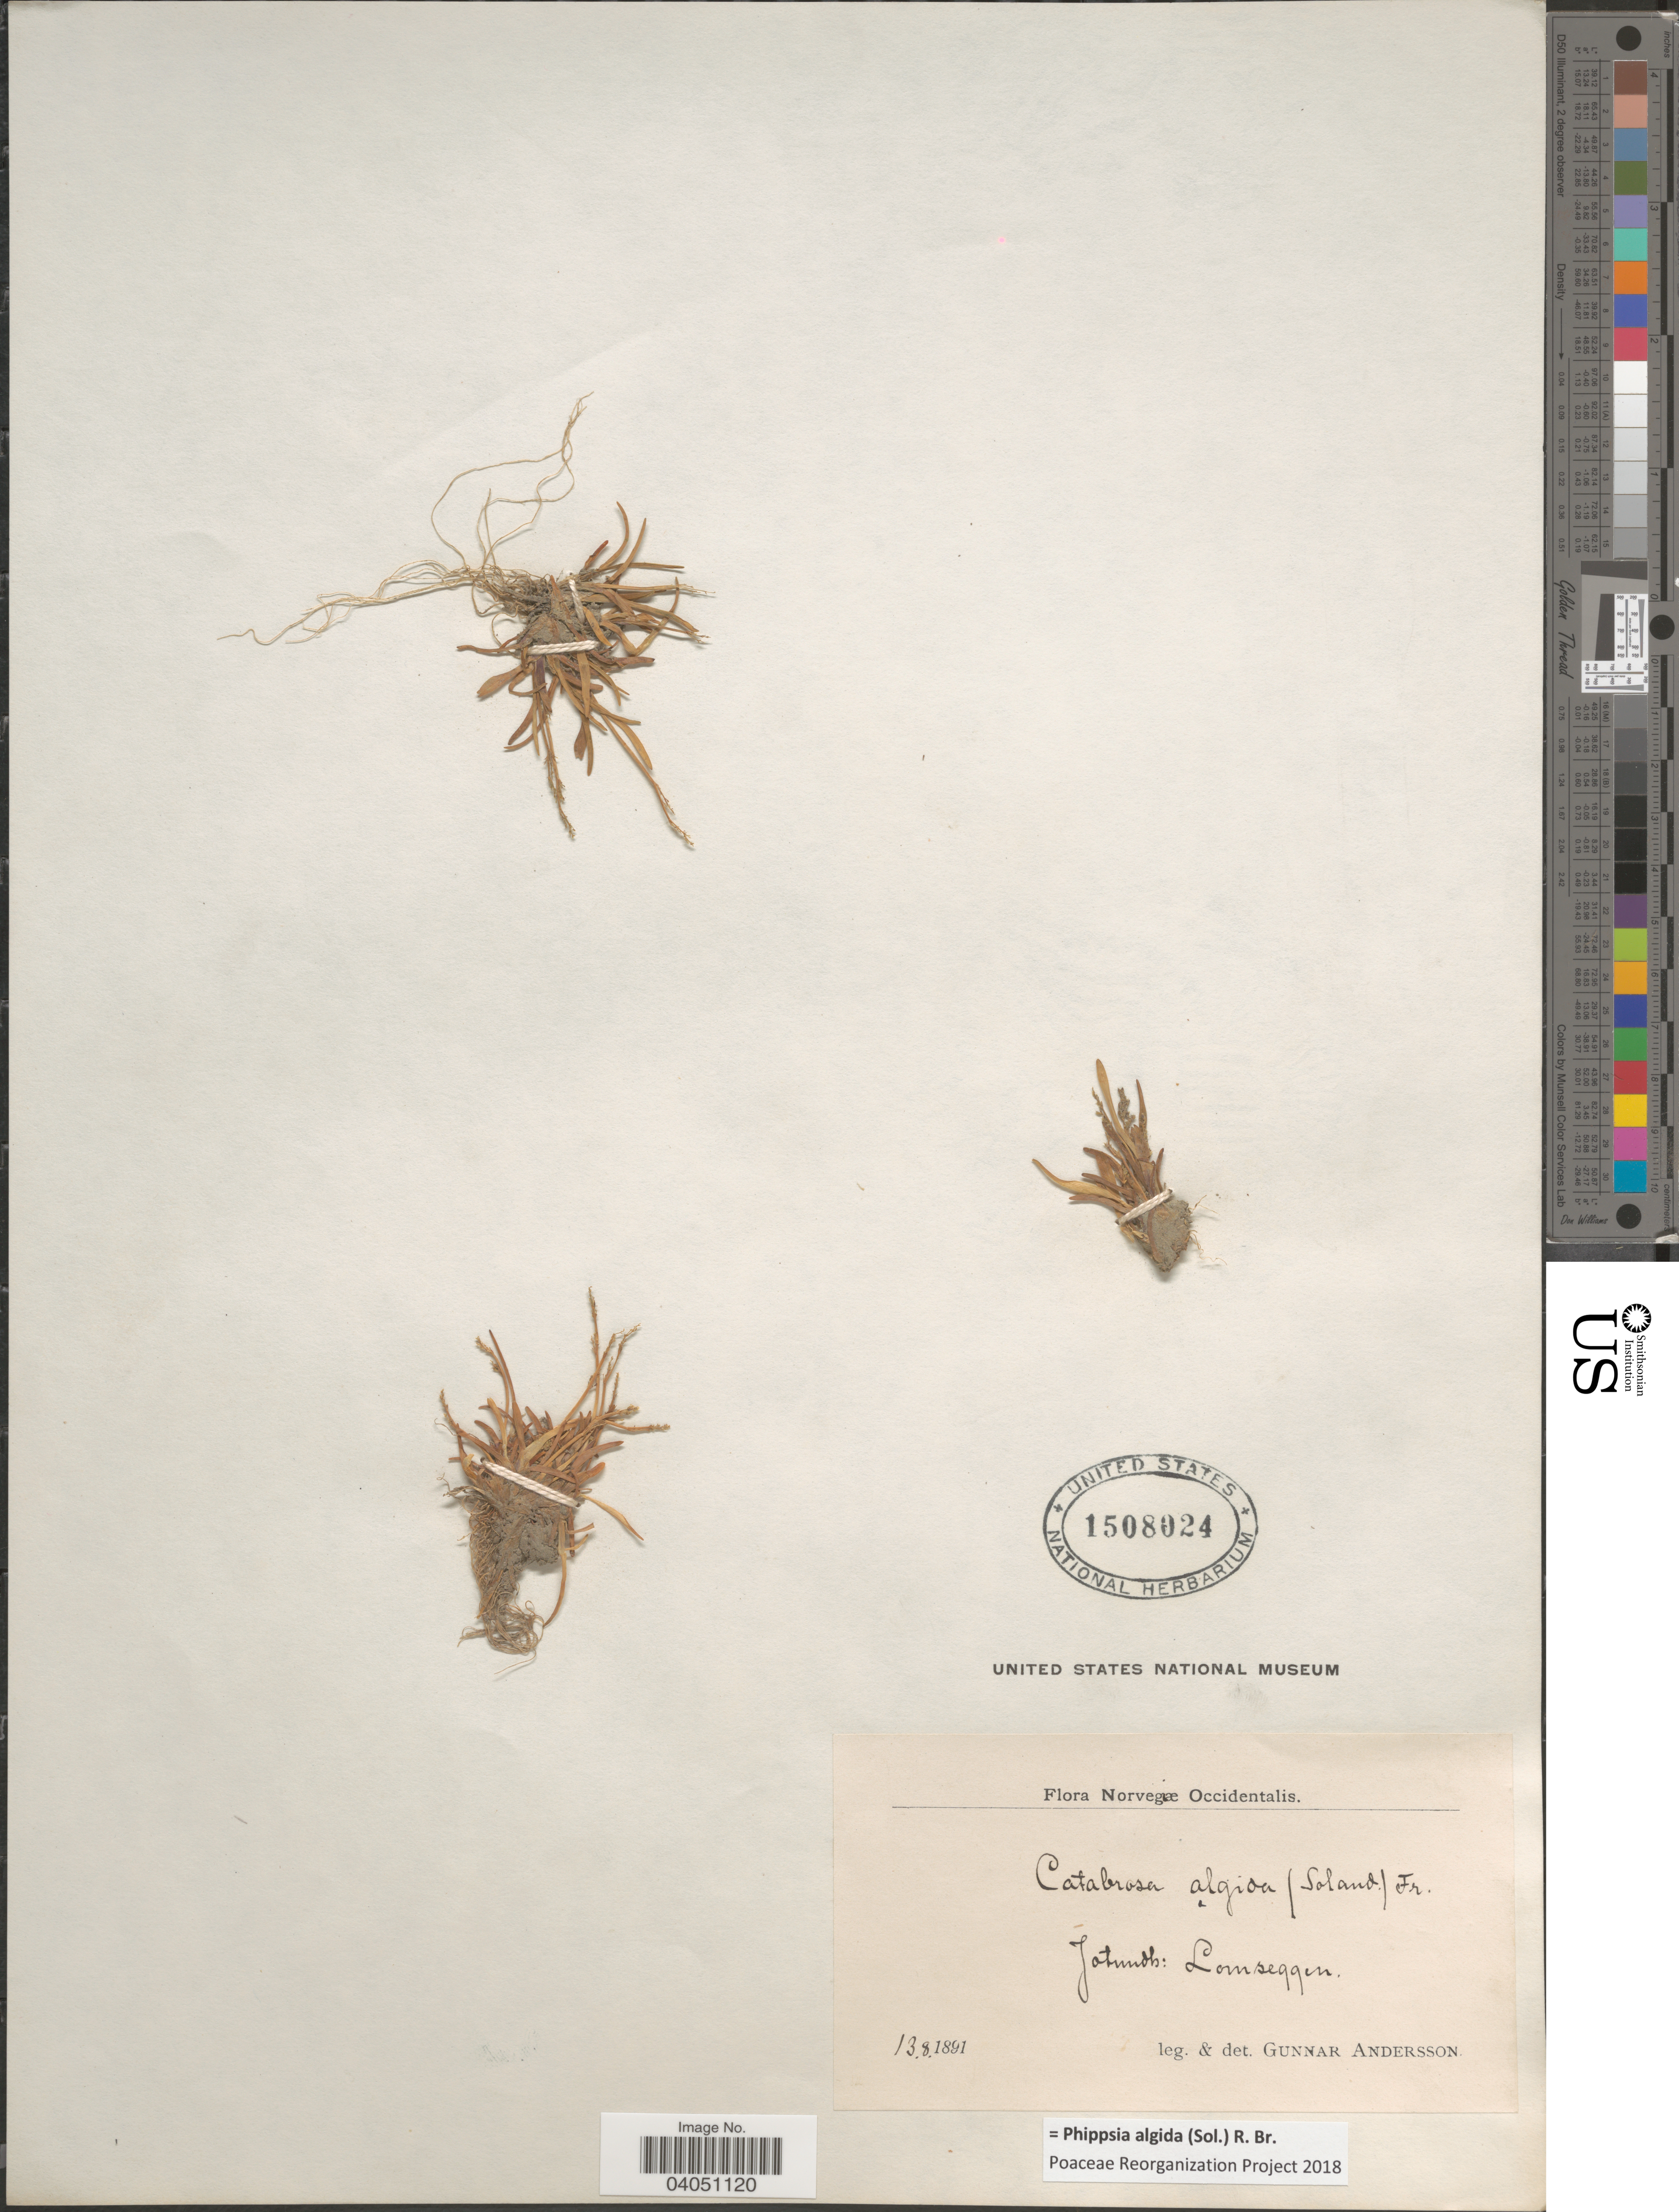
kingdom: Plantae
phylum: Tracheophyta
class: Liliopsida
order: Poales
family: Poaceae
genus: Phippsia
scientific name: Phippsia algida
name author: (Sol.) R. Br.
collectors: C. Andersson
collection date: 1891-08-13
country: Norway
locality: Norvegiæ Occidentalis. Jotundh: Lomseggen.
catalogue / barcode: US 1508024